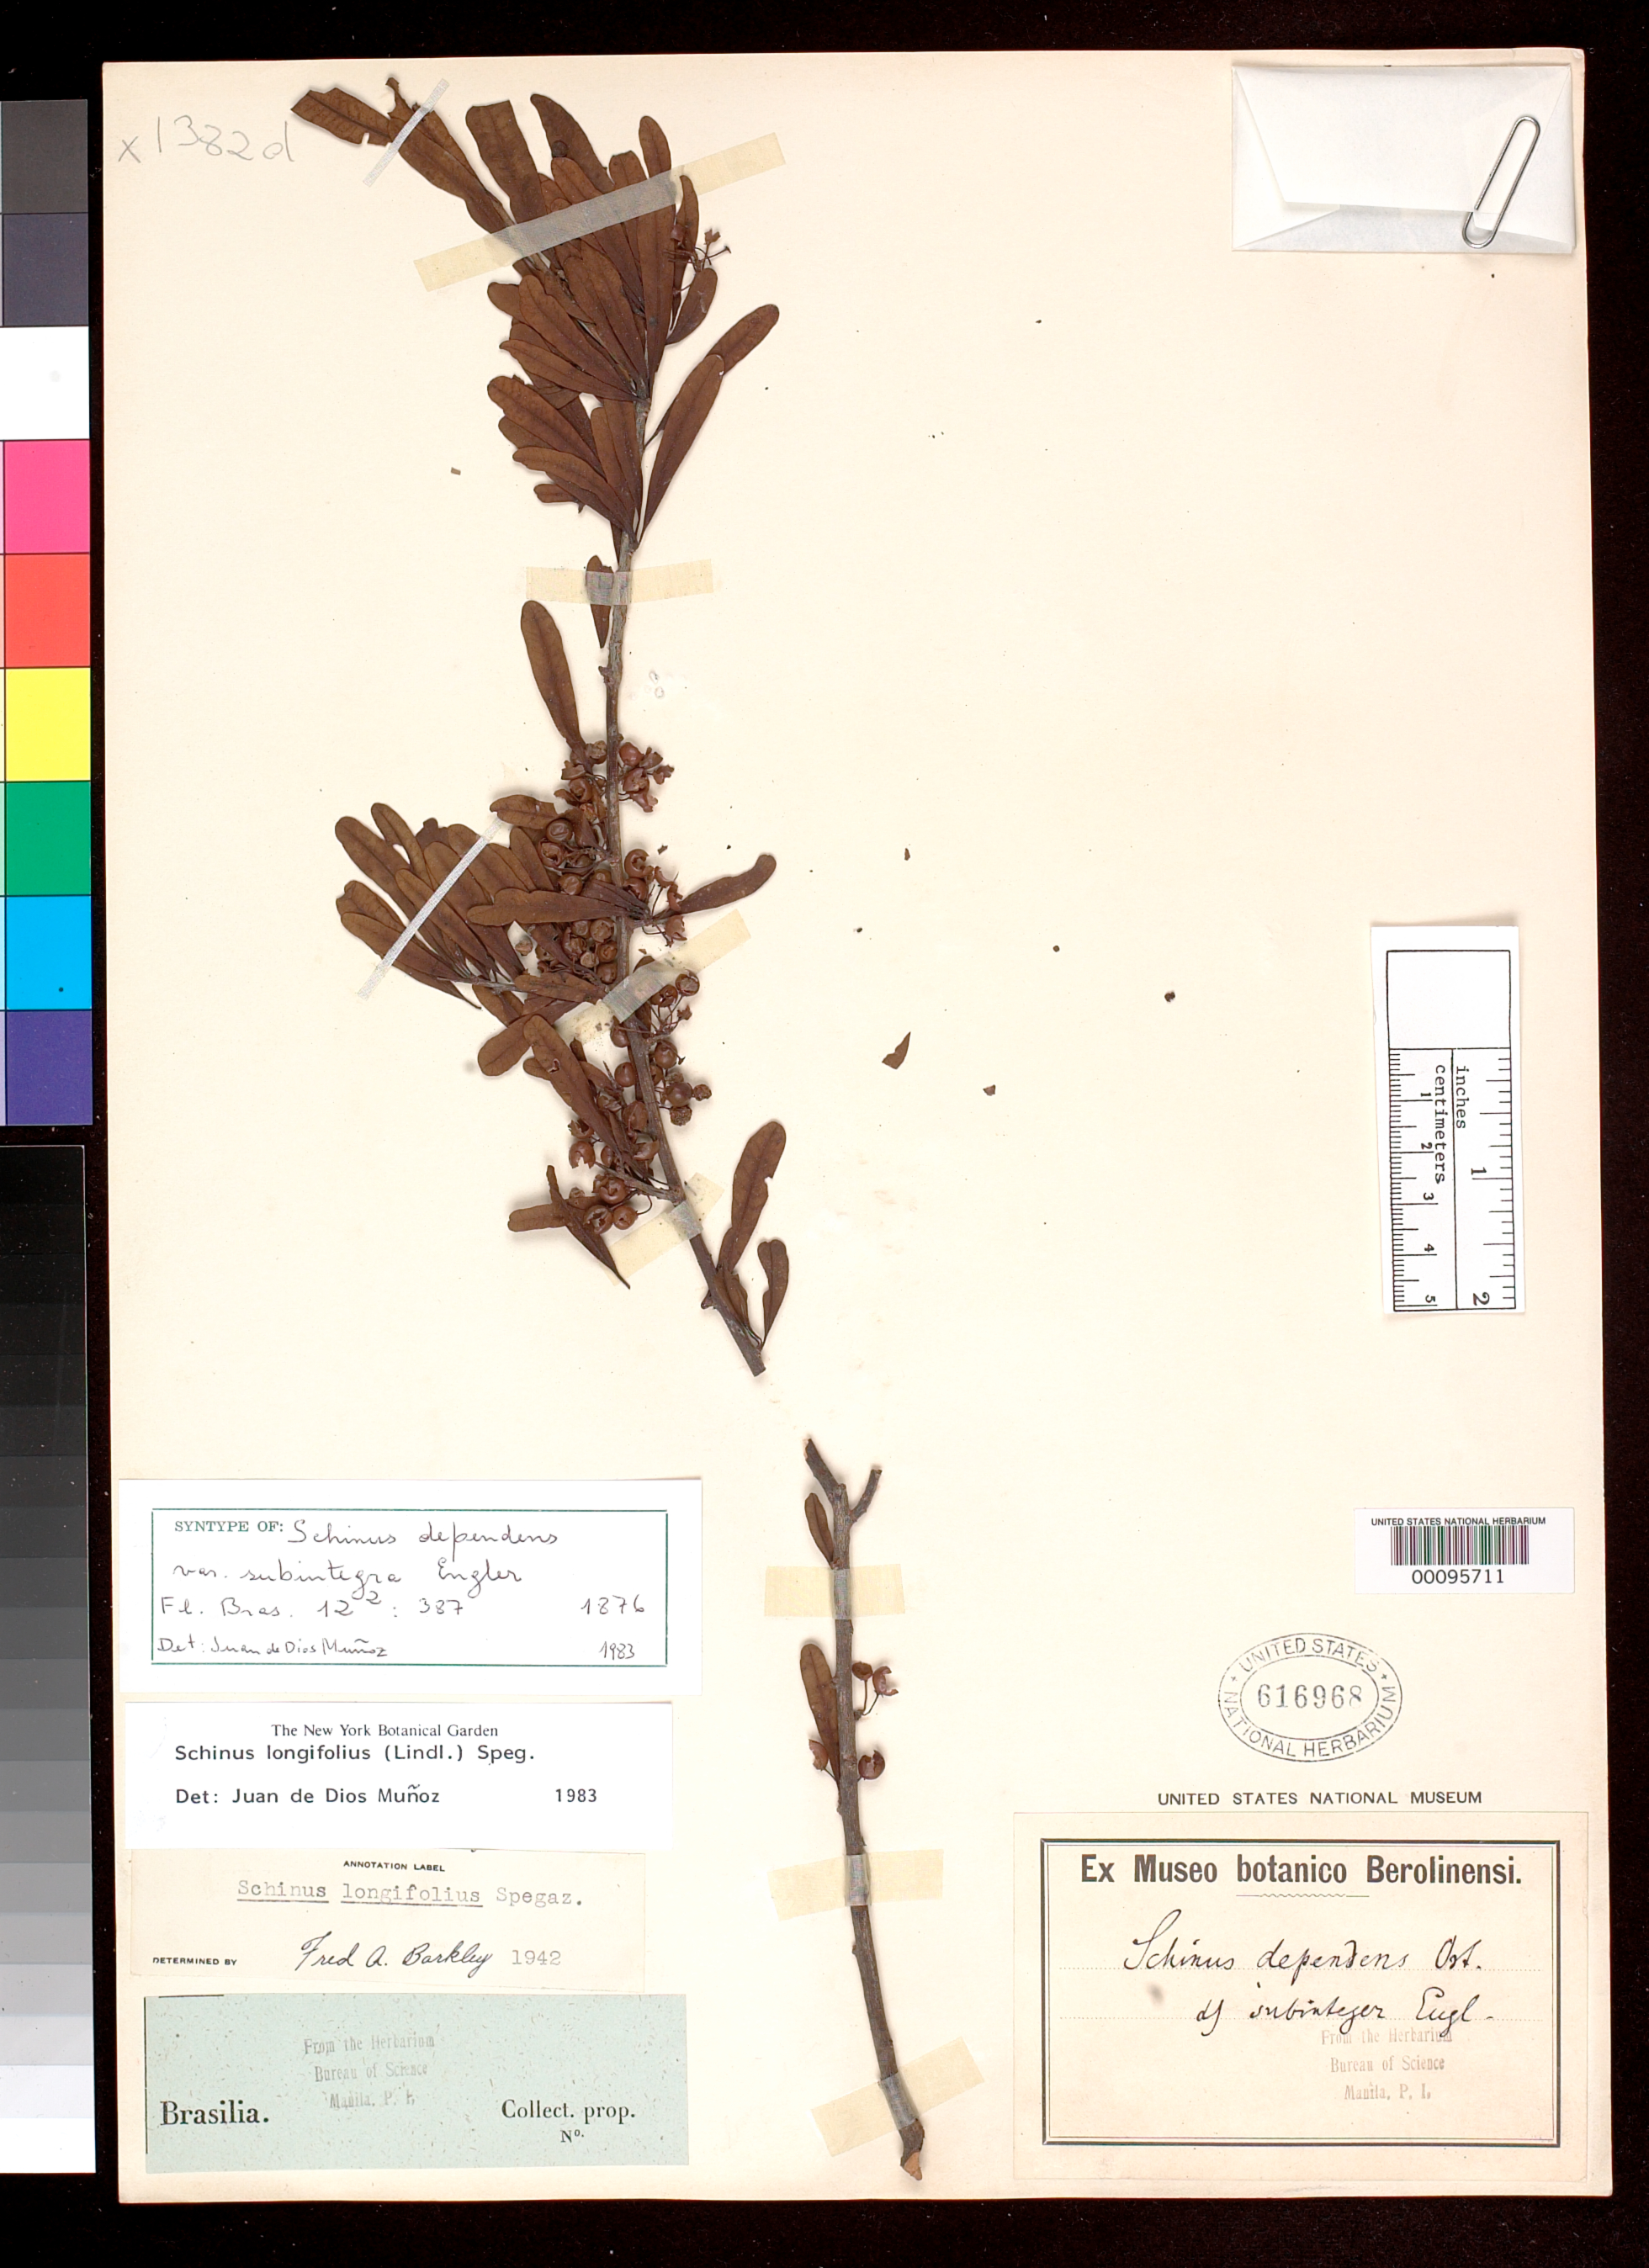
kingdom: Plantae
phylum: Tracheophyta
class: Magnoliopsida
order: Sapindales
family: Anacardiaceae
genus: Schinus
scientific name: Schinus dependens var. subintegre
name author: Engl. in Mart.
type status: Syntype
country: Brazil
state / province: Minas Gerais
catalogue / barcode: US 616968